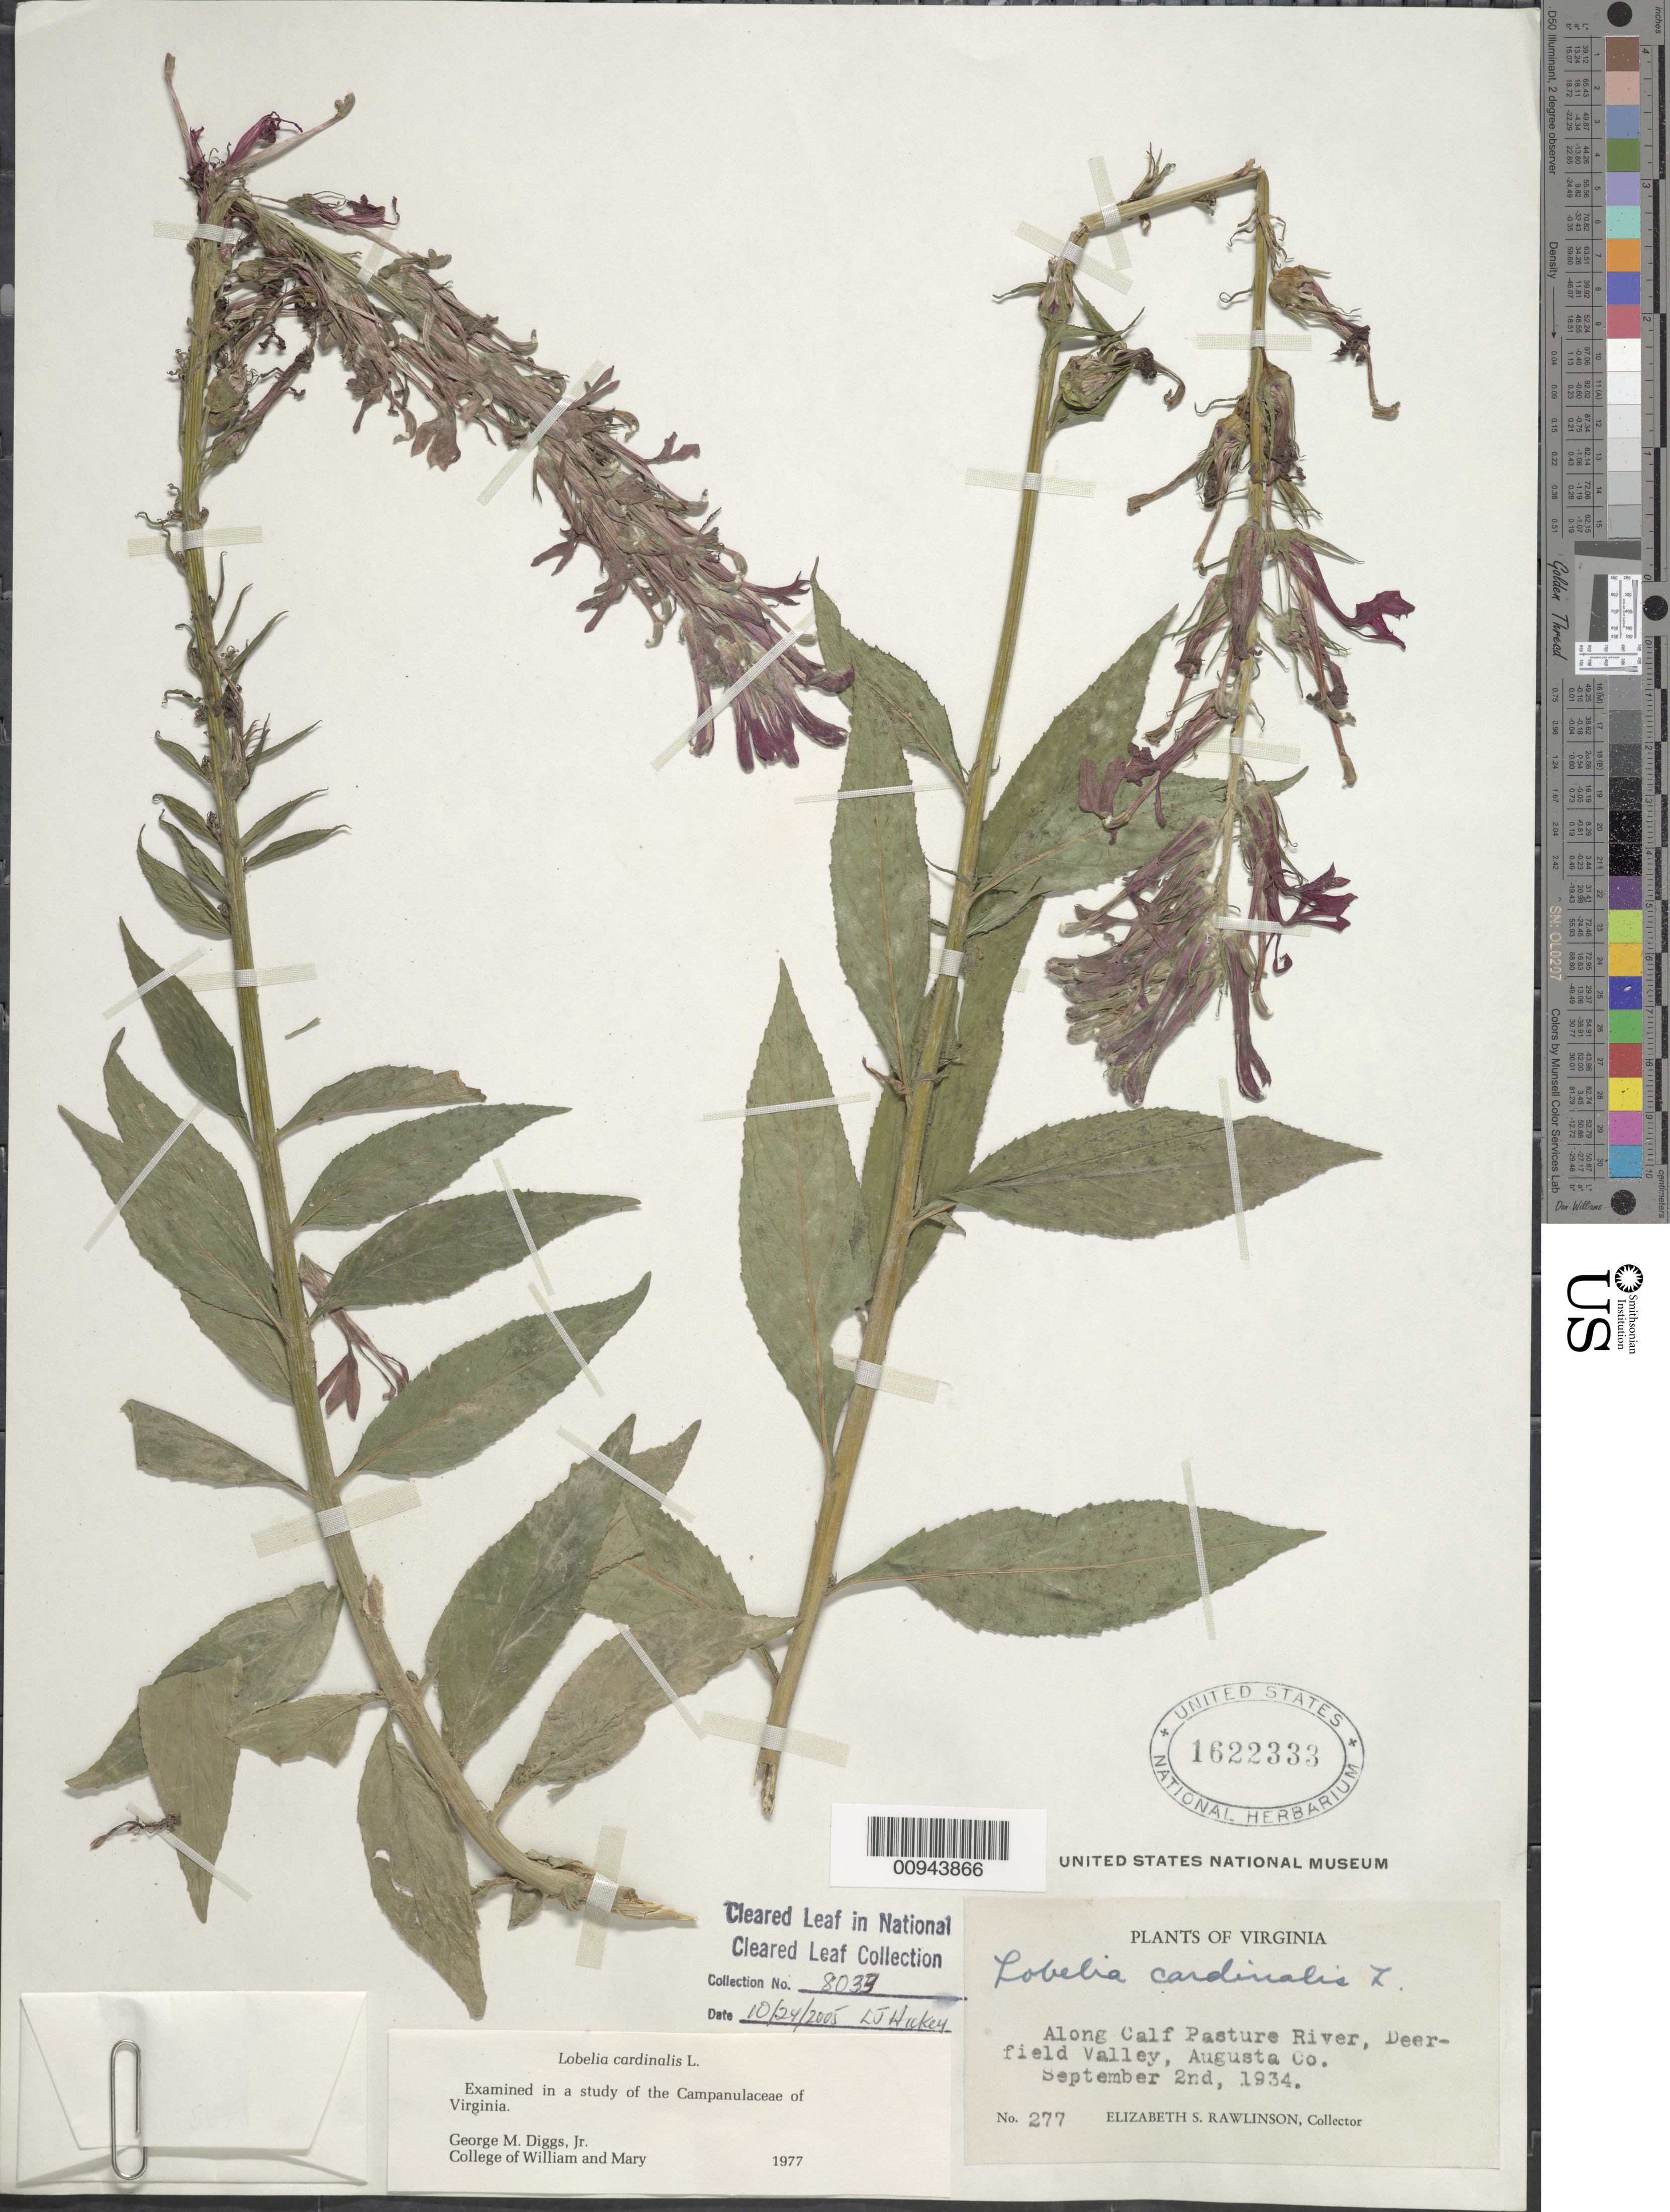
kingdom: Plantae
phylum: Tracheophyta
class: Magnoliopsida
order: Asterales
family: Campanulaceae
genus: Lobelia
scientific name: Lobelia cardinalis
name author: L.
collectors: E. S. Rawlinson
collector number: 277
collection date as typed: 02 Sep 1934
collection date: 1934-09-02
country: United States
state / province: Virginia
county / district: Augusta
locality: Along Calf Pasture River, Deerfield Valley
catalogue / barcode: US 1622333